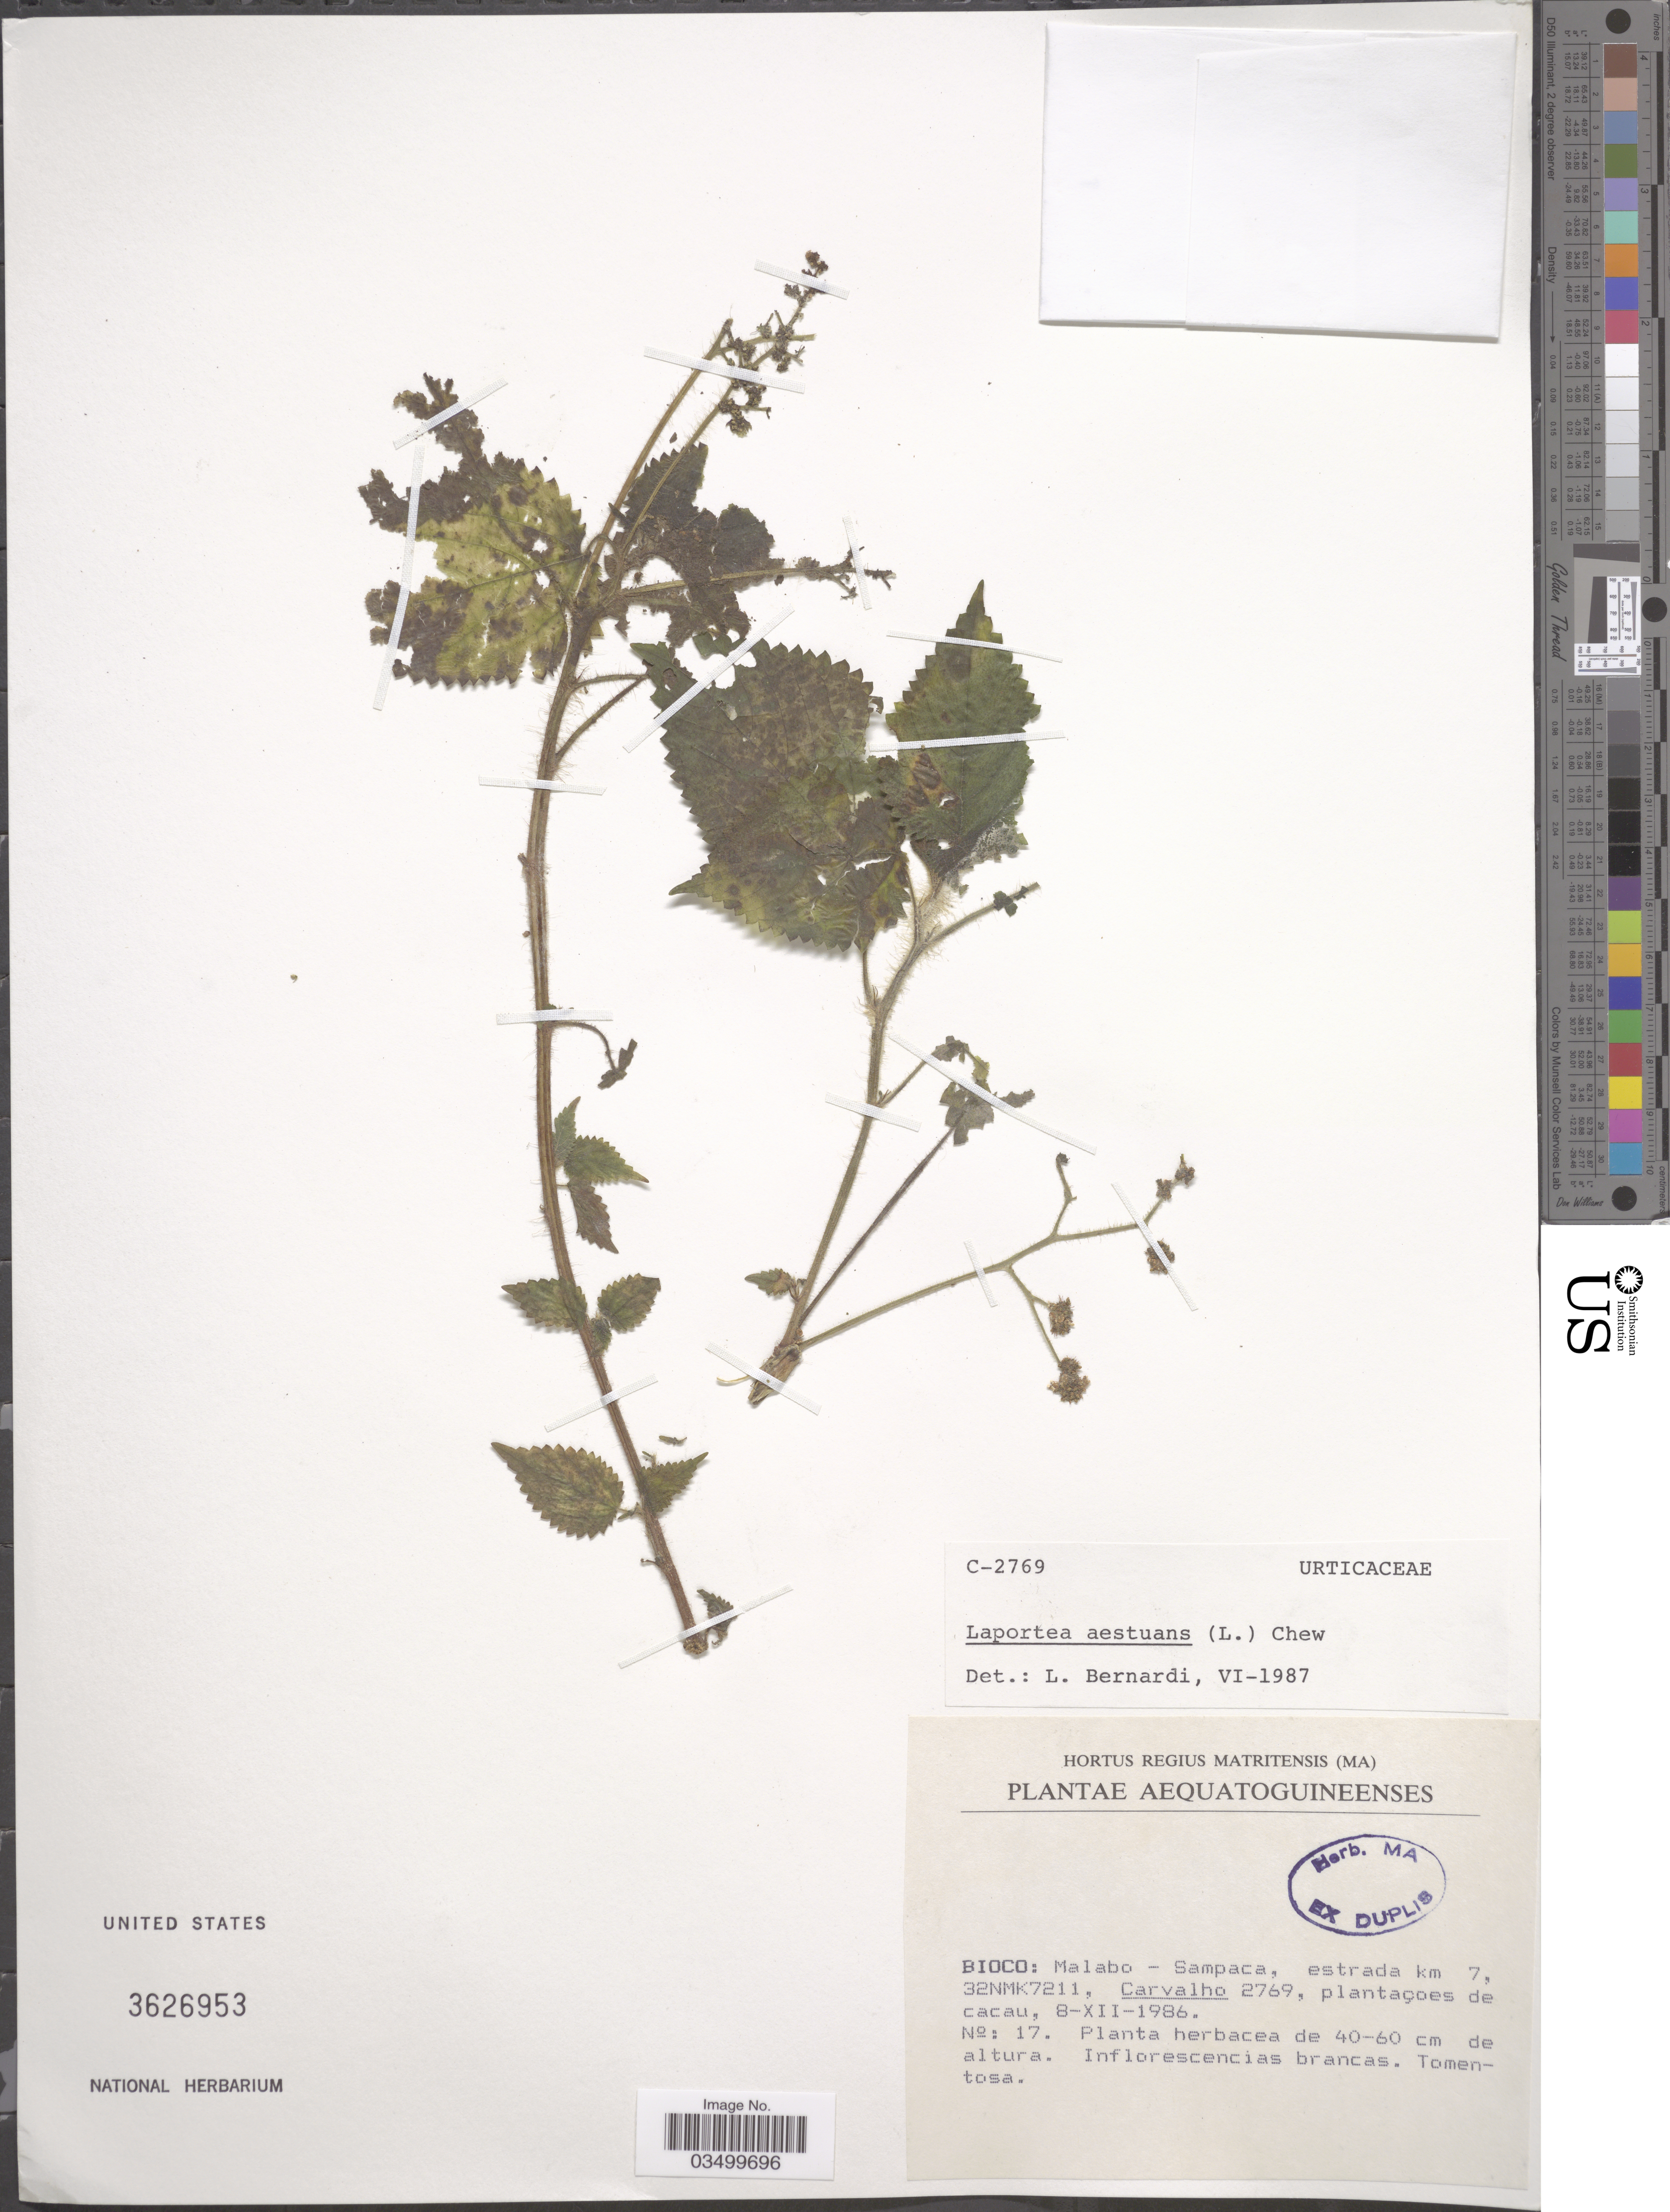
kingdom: Plantae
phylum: Tracheophyta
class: Magnoliopsida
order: Rosales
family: Urticaceae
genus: Laportea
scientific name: Laportea aestuans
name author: (L.) Chew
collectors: Carvalho, --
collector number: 2769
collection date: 1986-12-08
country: Equatorial Guinea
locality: Bioco: Malabo - Sampaca, estrada km 7, 32NMK7211.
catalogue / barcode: US 3626953